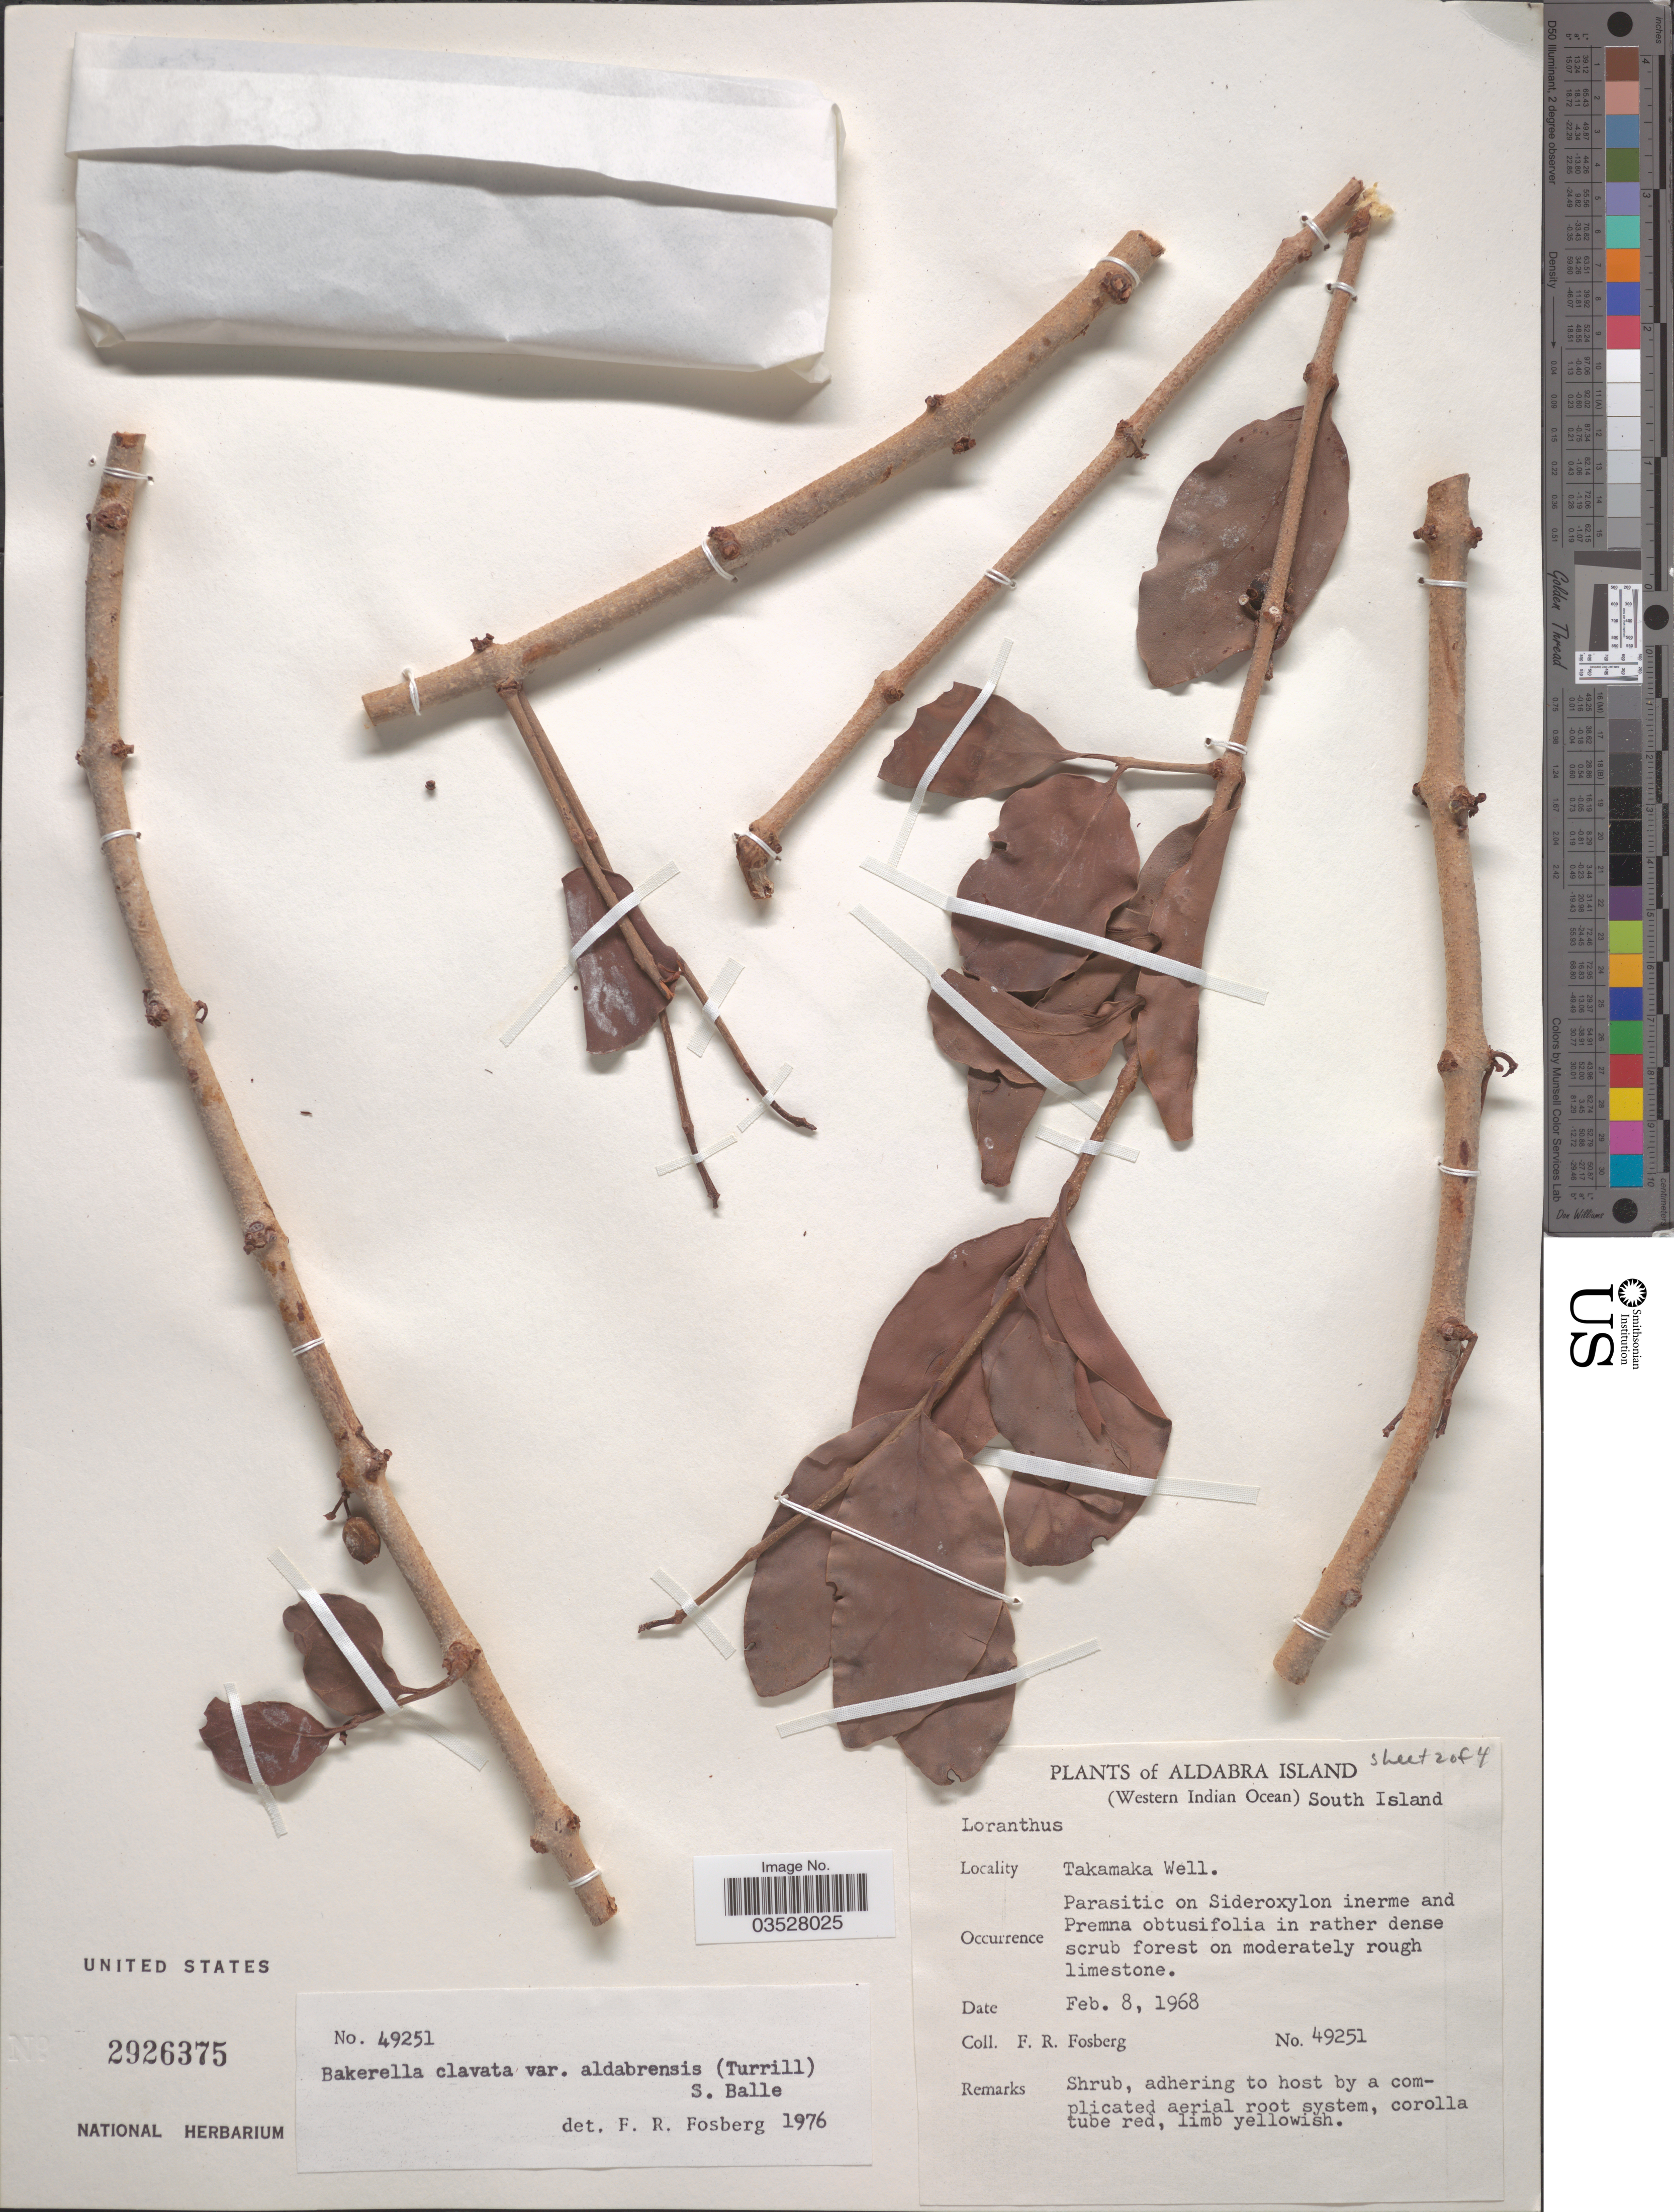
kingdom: Plantae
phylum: Tracheophyta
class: Magnoliopsida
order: Santalales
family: Loranthaceae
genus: Bakerella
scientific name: Bakerella clavata var. aldabrensis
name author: (Turrill) Balle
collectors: F. R. Fosberg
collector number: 49251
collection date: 1968-02-08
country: Seychelles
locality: Aldabra Island (Western Indian Ocean) South Island. Takamaka Well.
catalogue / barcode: US 2926375